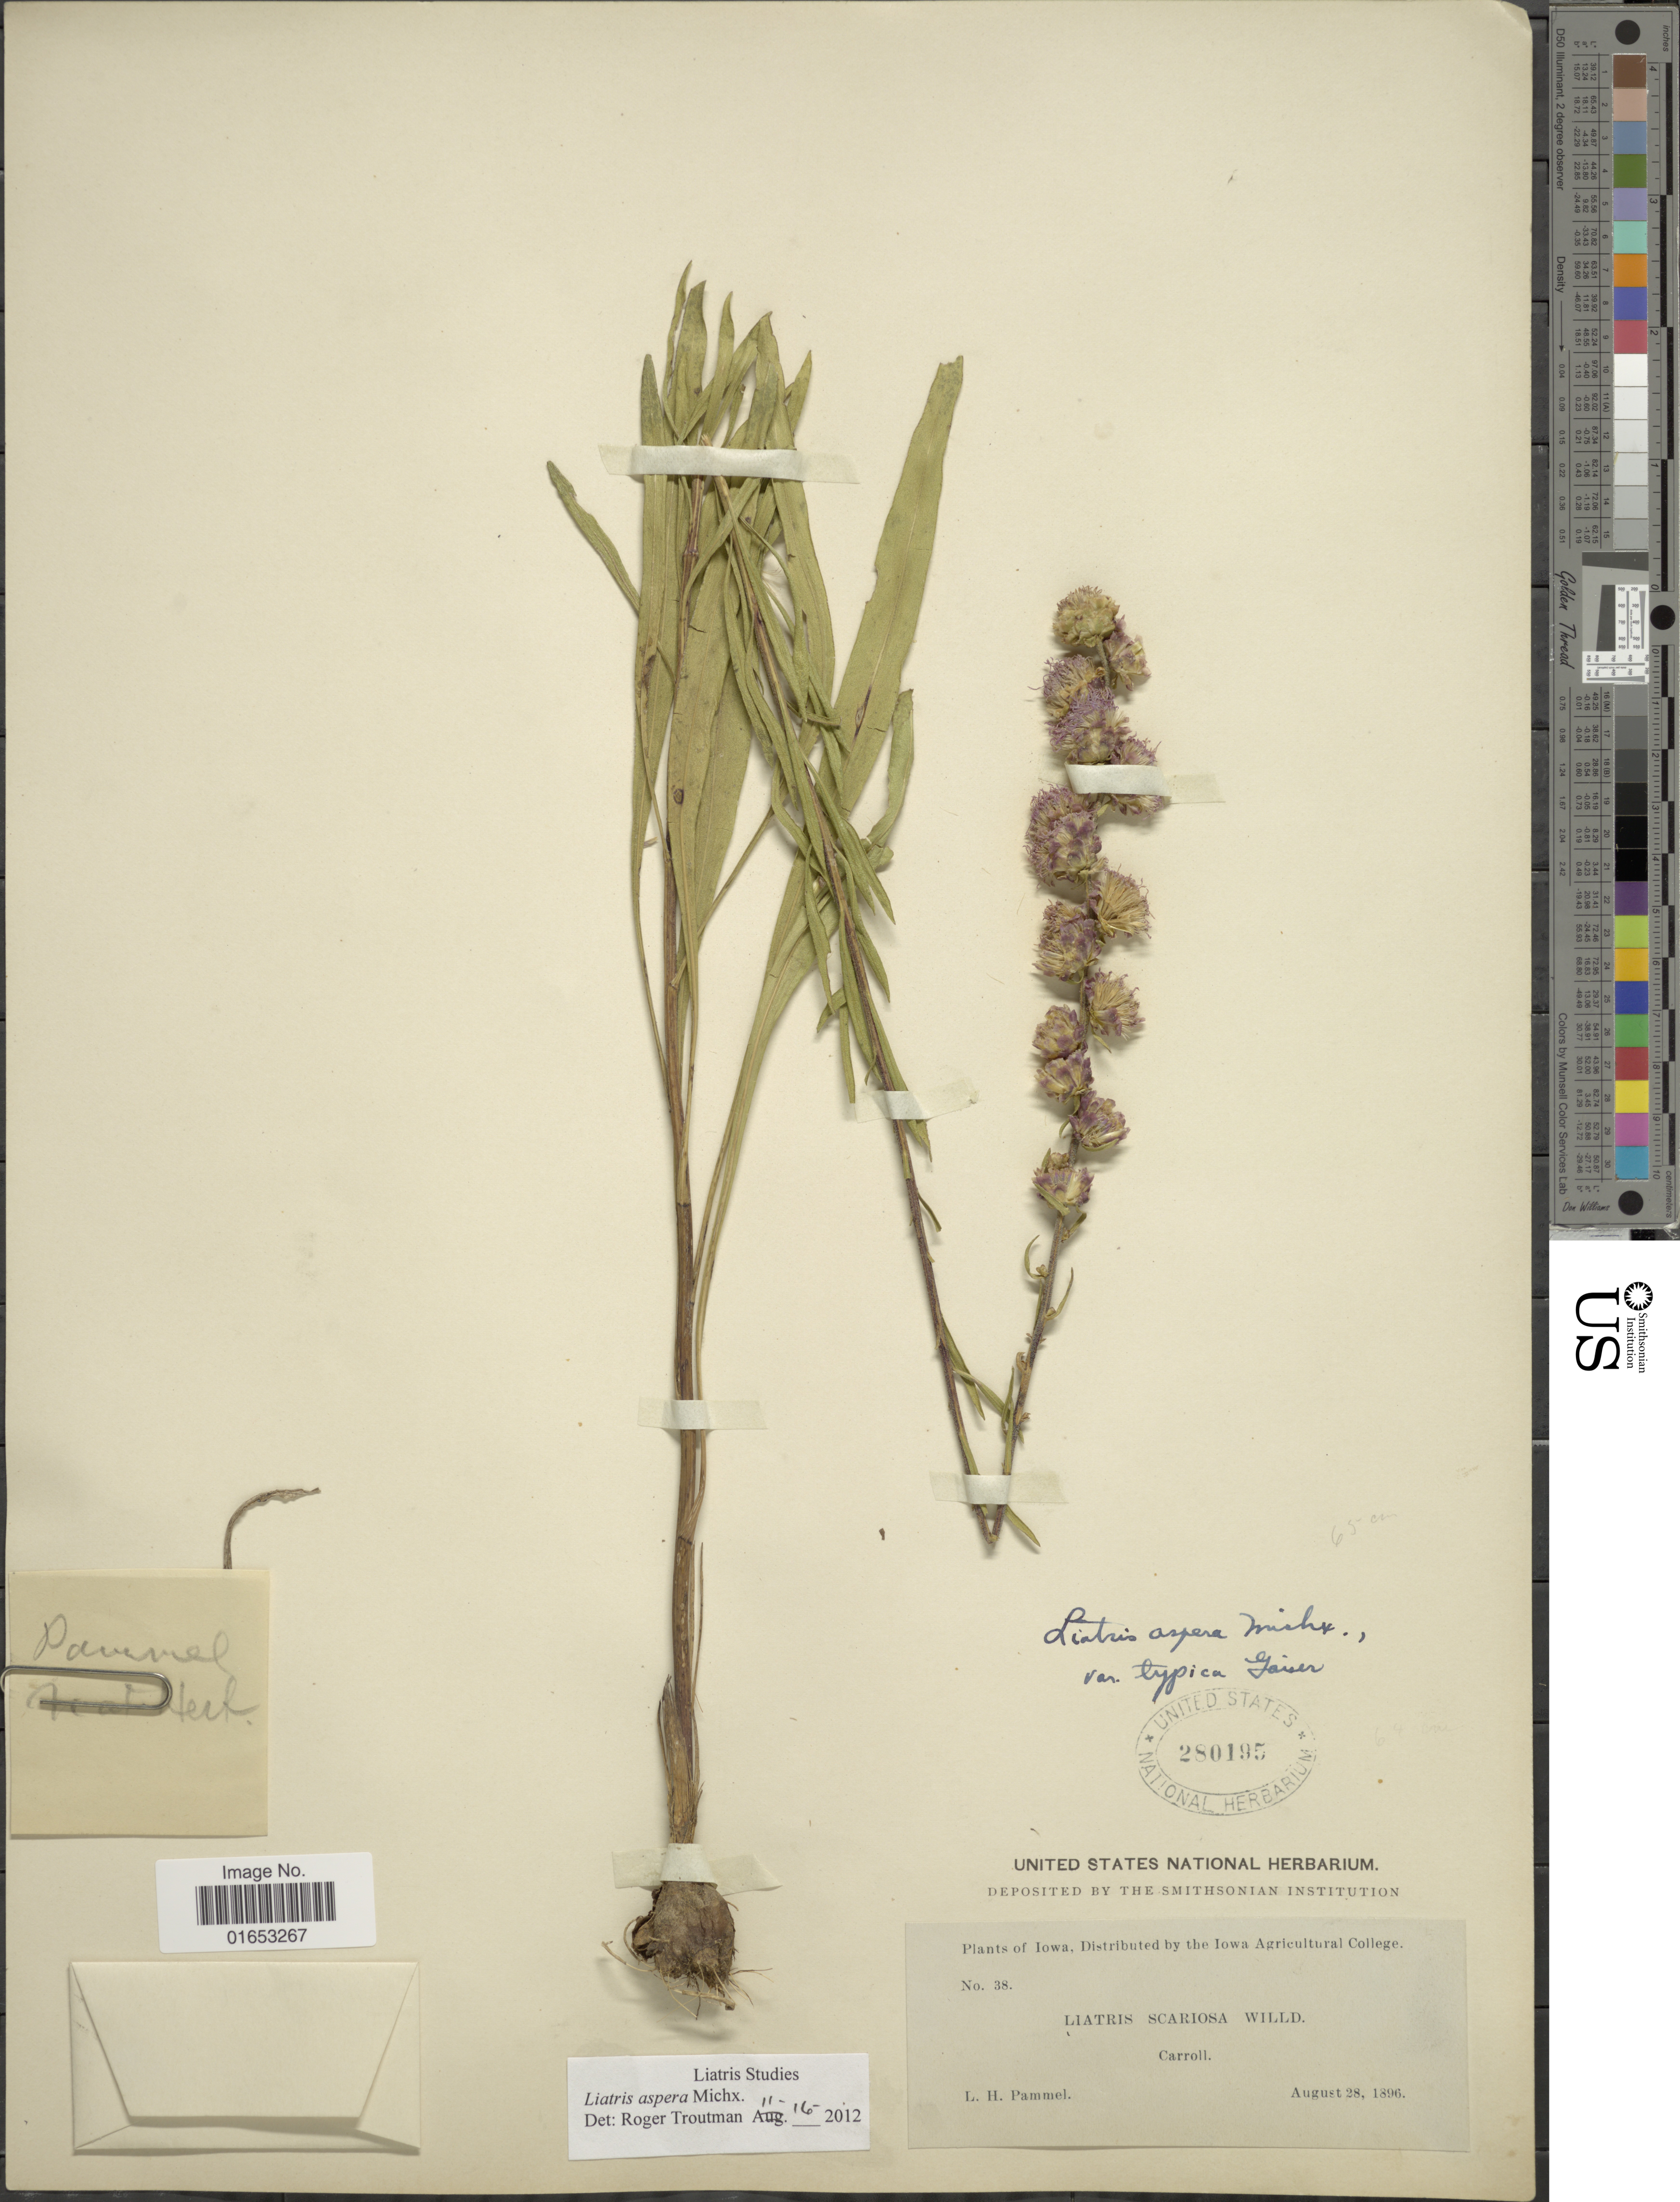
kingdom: Plantae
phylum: Tracheophyta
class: Magnoliopsida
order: Asterales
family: Asteraceae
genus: Liatris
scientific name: Liatris aspera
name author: Michx.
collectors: L. Pammel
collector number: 38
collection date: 1896-08-28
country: United States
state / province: Iowa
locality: Carroll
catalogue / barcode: US 280195